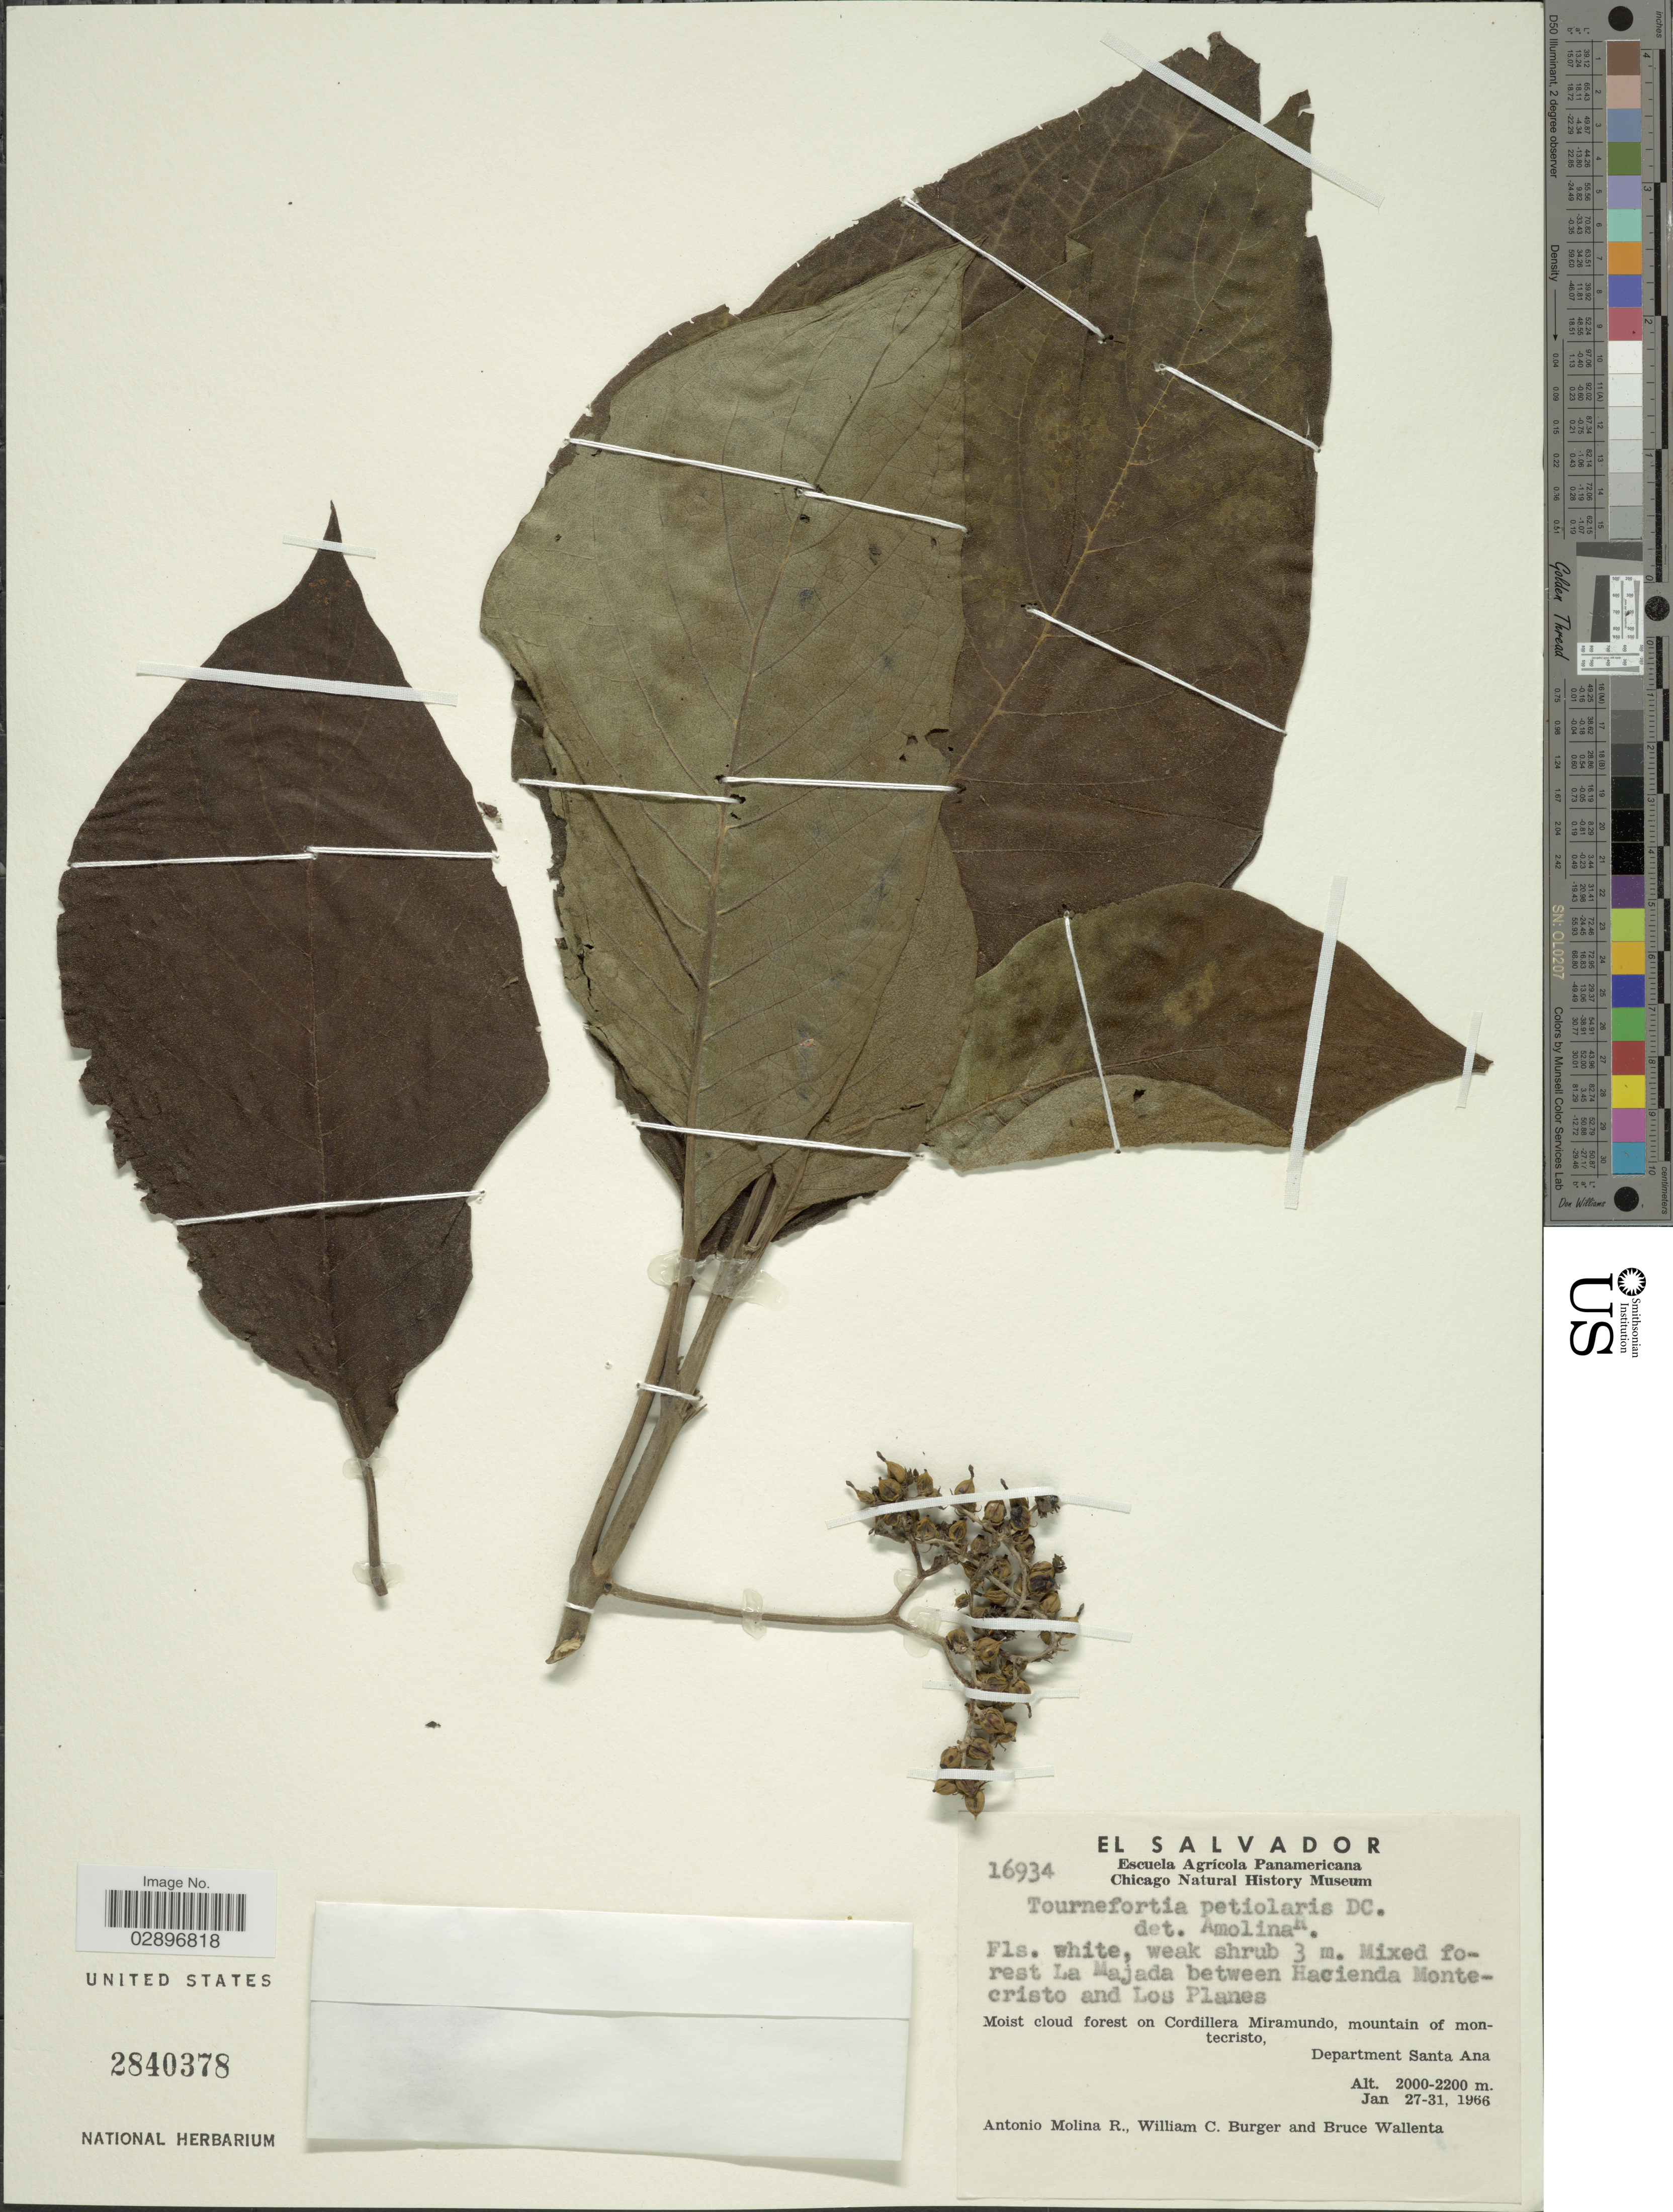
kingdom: Plantae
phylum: Tracheophyta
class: Magnoliopsida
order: Boraginales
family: Heliotropiaceae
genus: Tournefortia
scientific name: Tournefortia petiolaris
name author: DC.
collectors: A. Molina R., W. Burger & B. Wallenta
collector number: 16934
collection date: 1966-01-27/1966-01-31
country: El Salvador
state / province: Santa Ana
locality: La Majada between Hacienda Montecristo and Los Planes. Moist cloud forest on Cordillera Miramundo, mountain of montecristo, Department Santa Ana.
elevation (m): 2000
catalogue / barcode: US 2840378